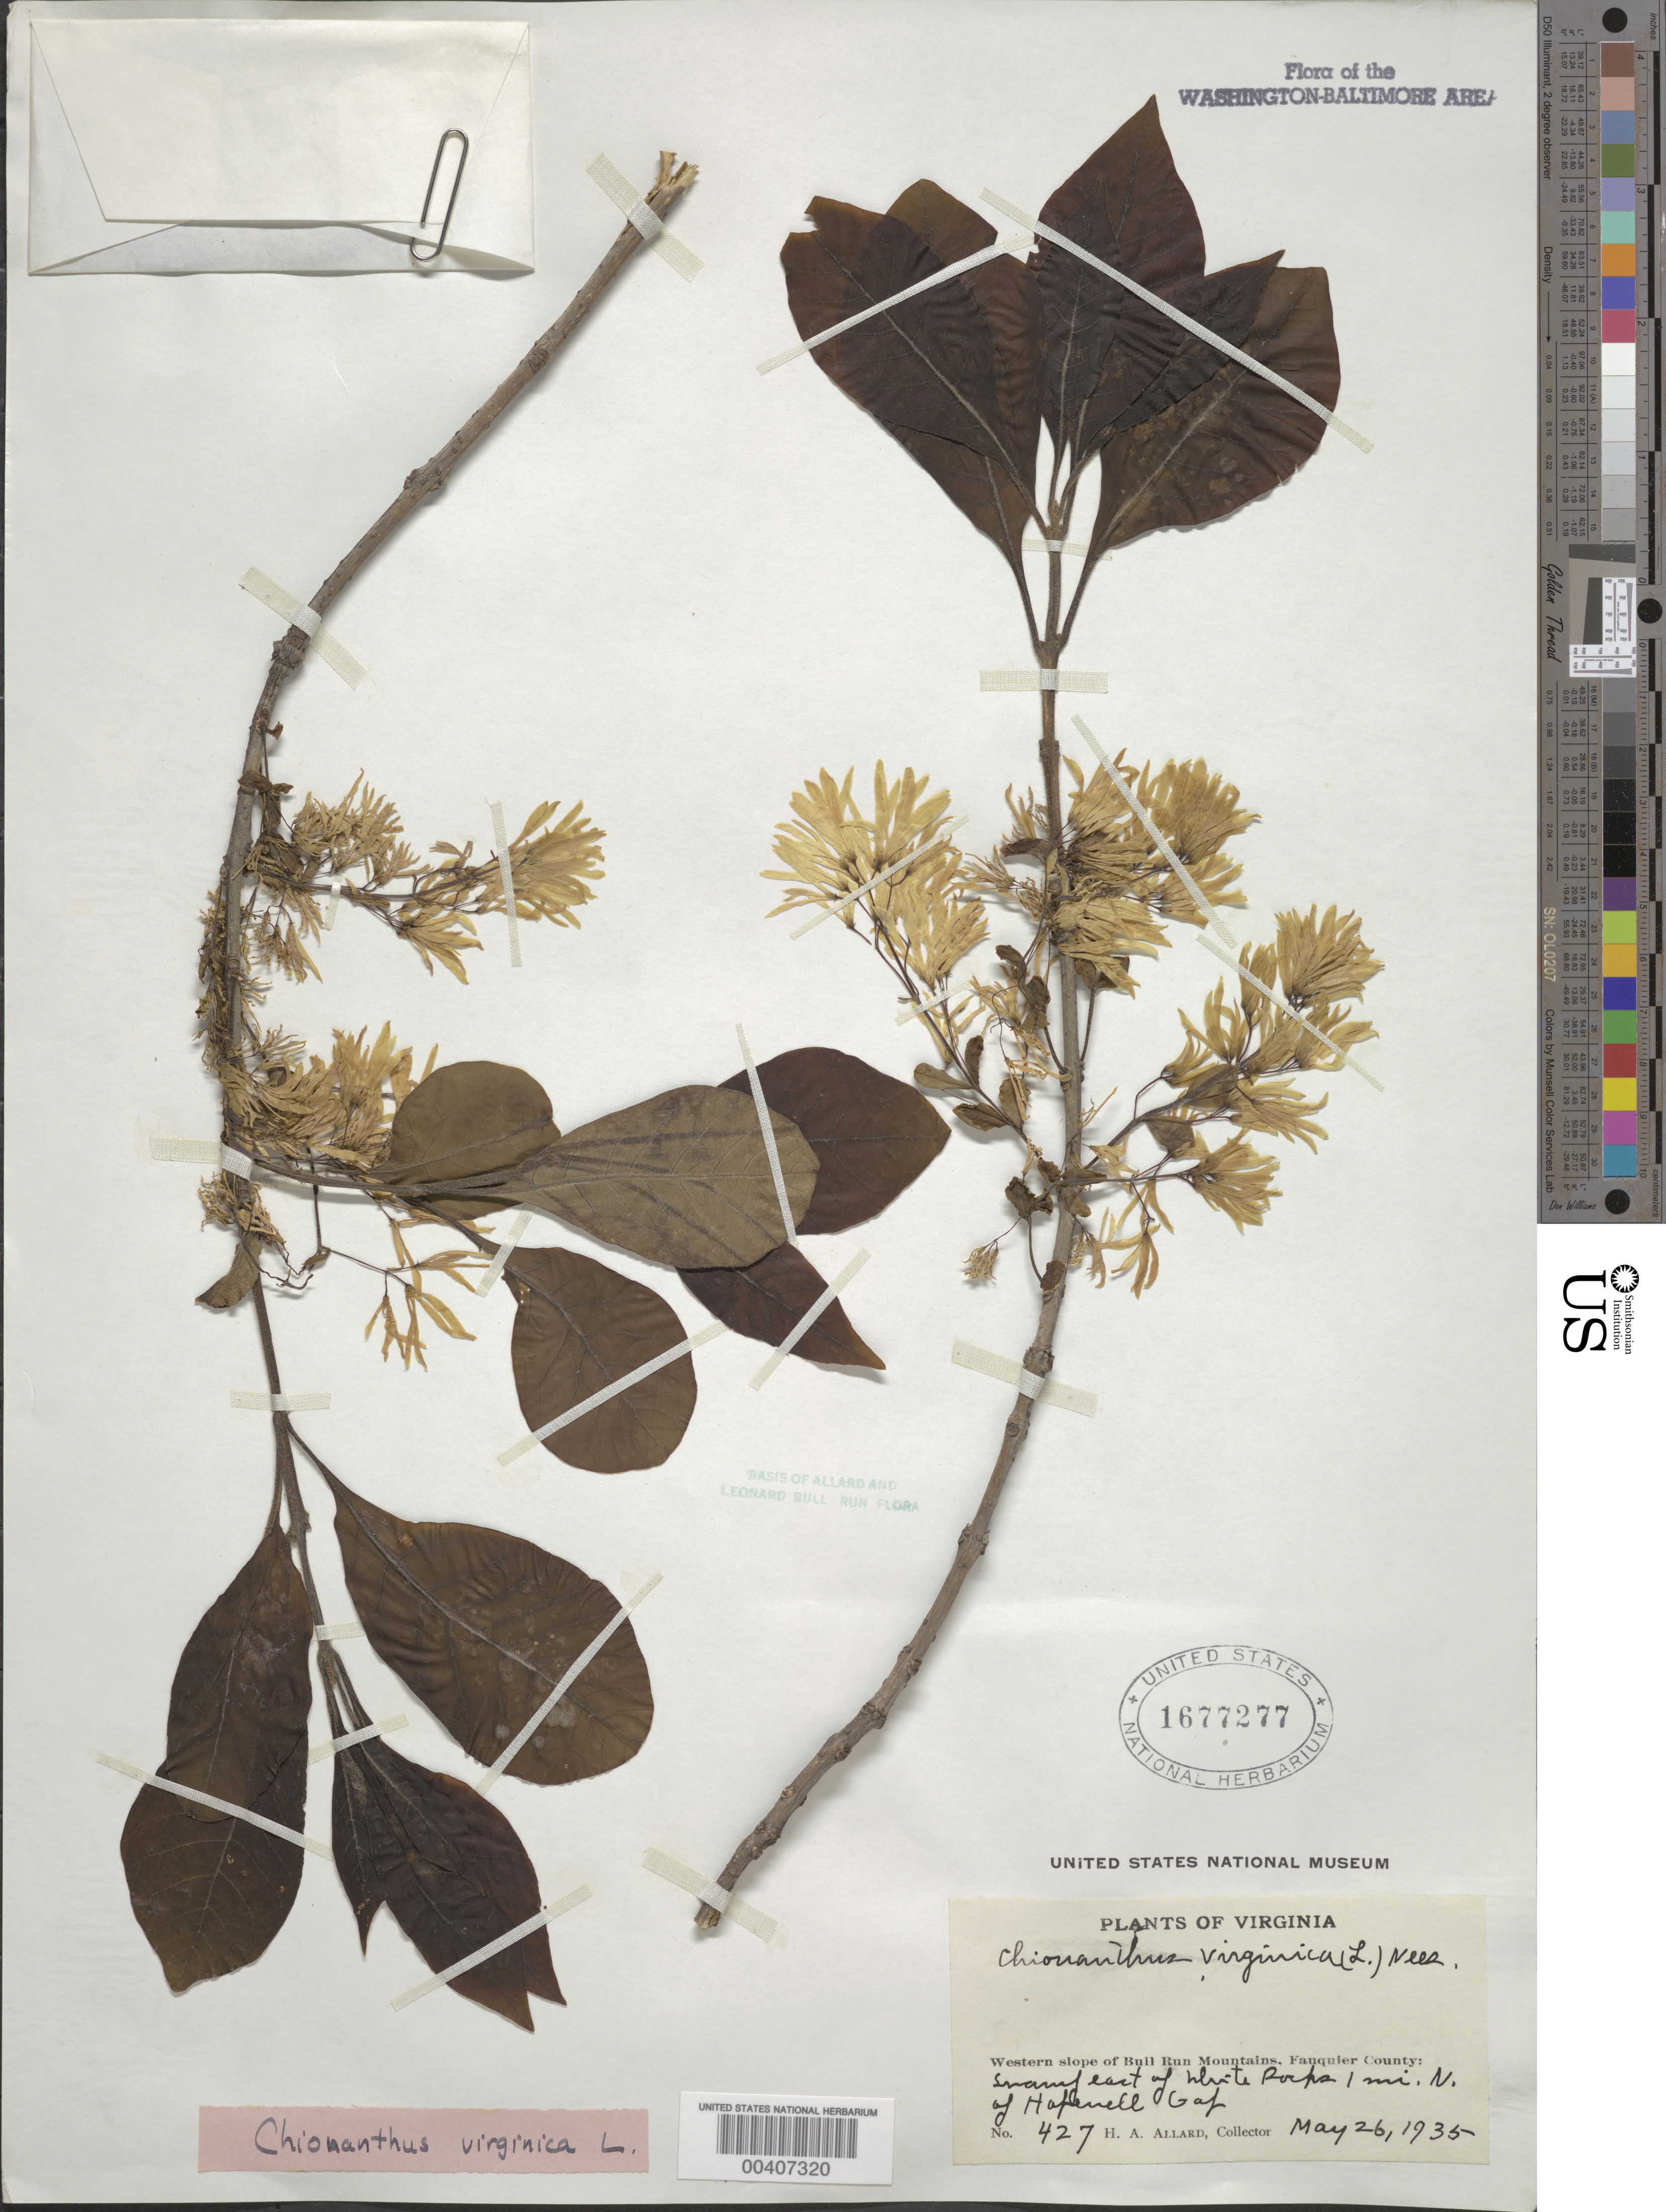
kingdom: Plantae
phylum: Tracheophyta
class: Magnoliopsida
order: Lamiales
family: Oleaceae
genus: Chionanthus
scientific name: Chionanthus virginicus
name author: L.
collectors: H. A. Allard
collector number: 427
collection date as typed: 26 May 1935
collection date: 1935-05-26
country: United States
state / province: Virginia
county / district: Fauquier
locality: Near Hopewell Gap, western slope of Bull Run Mountains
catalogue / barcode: US 1677277